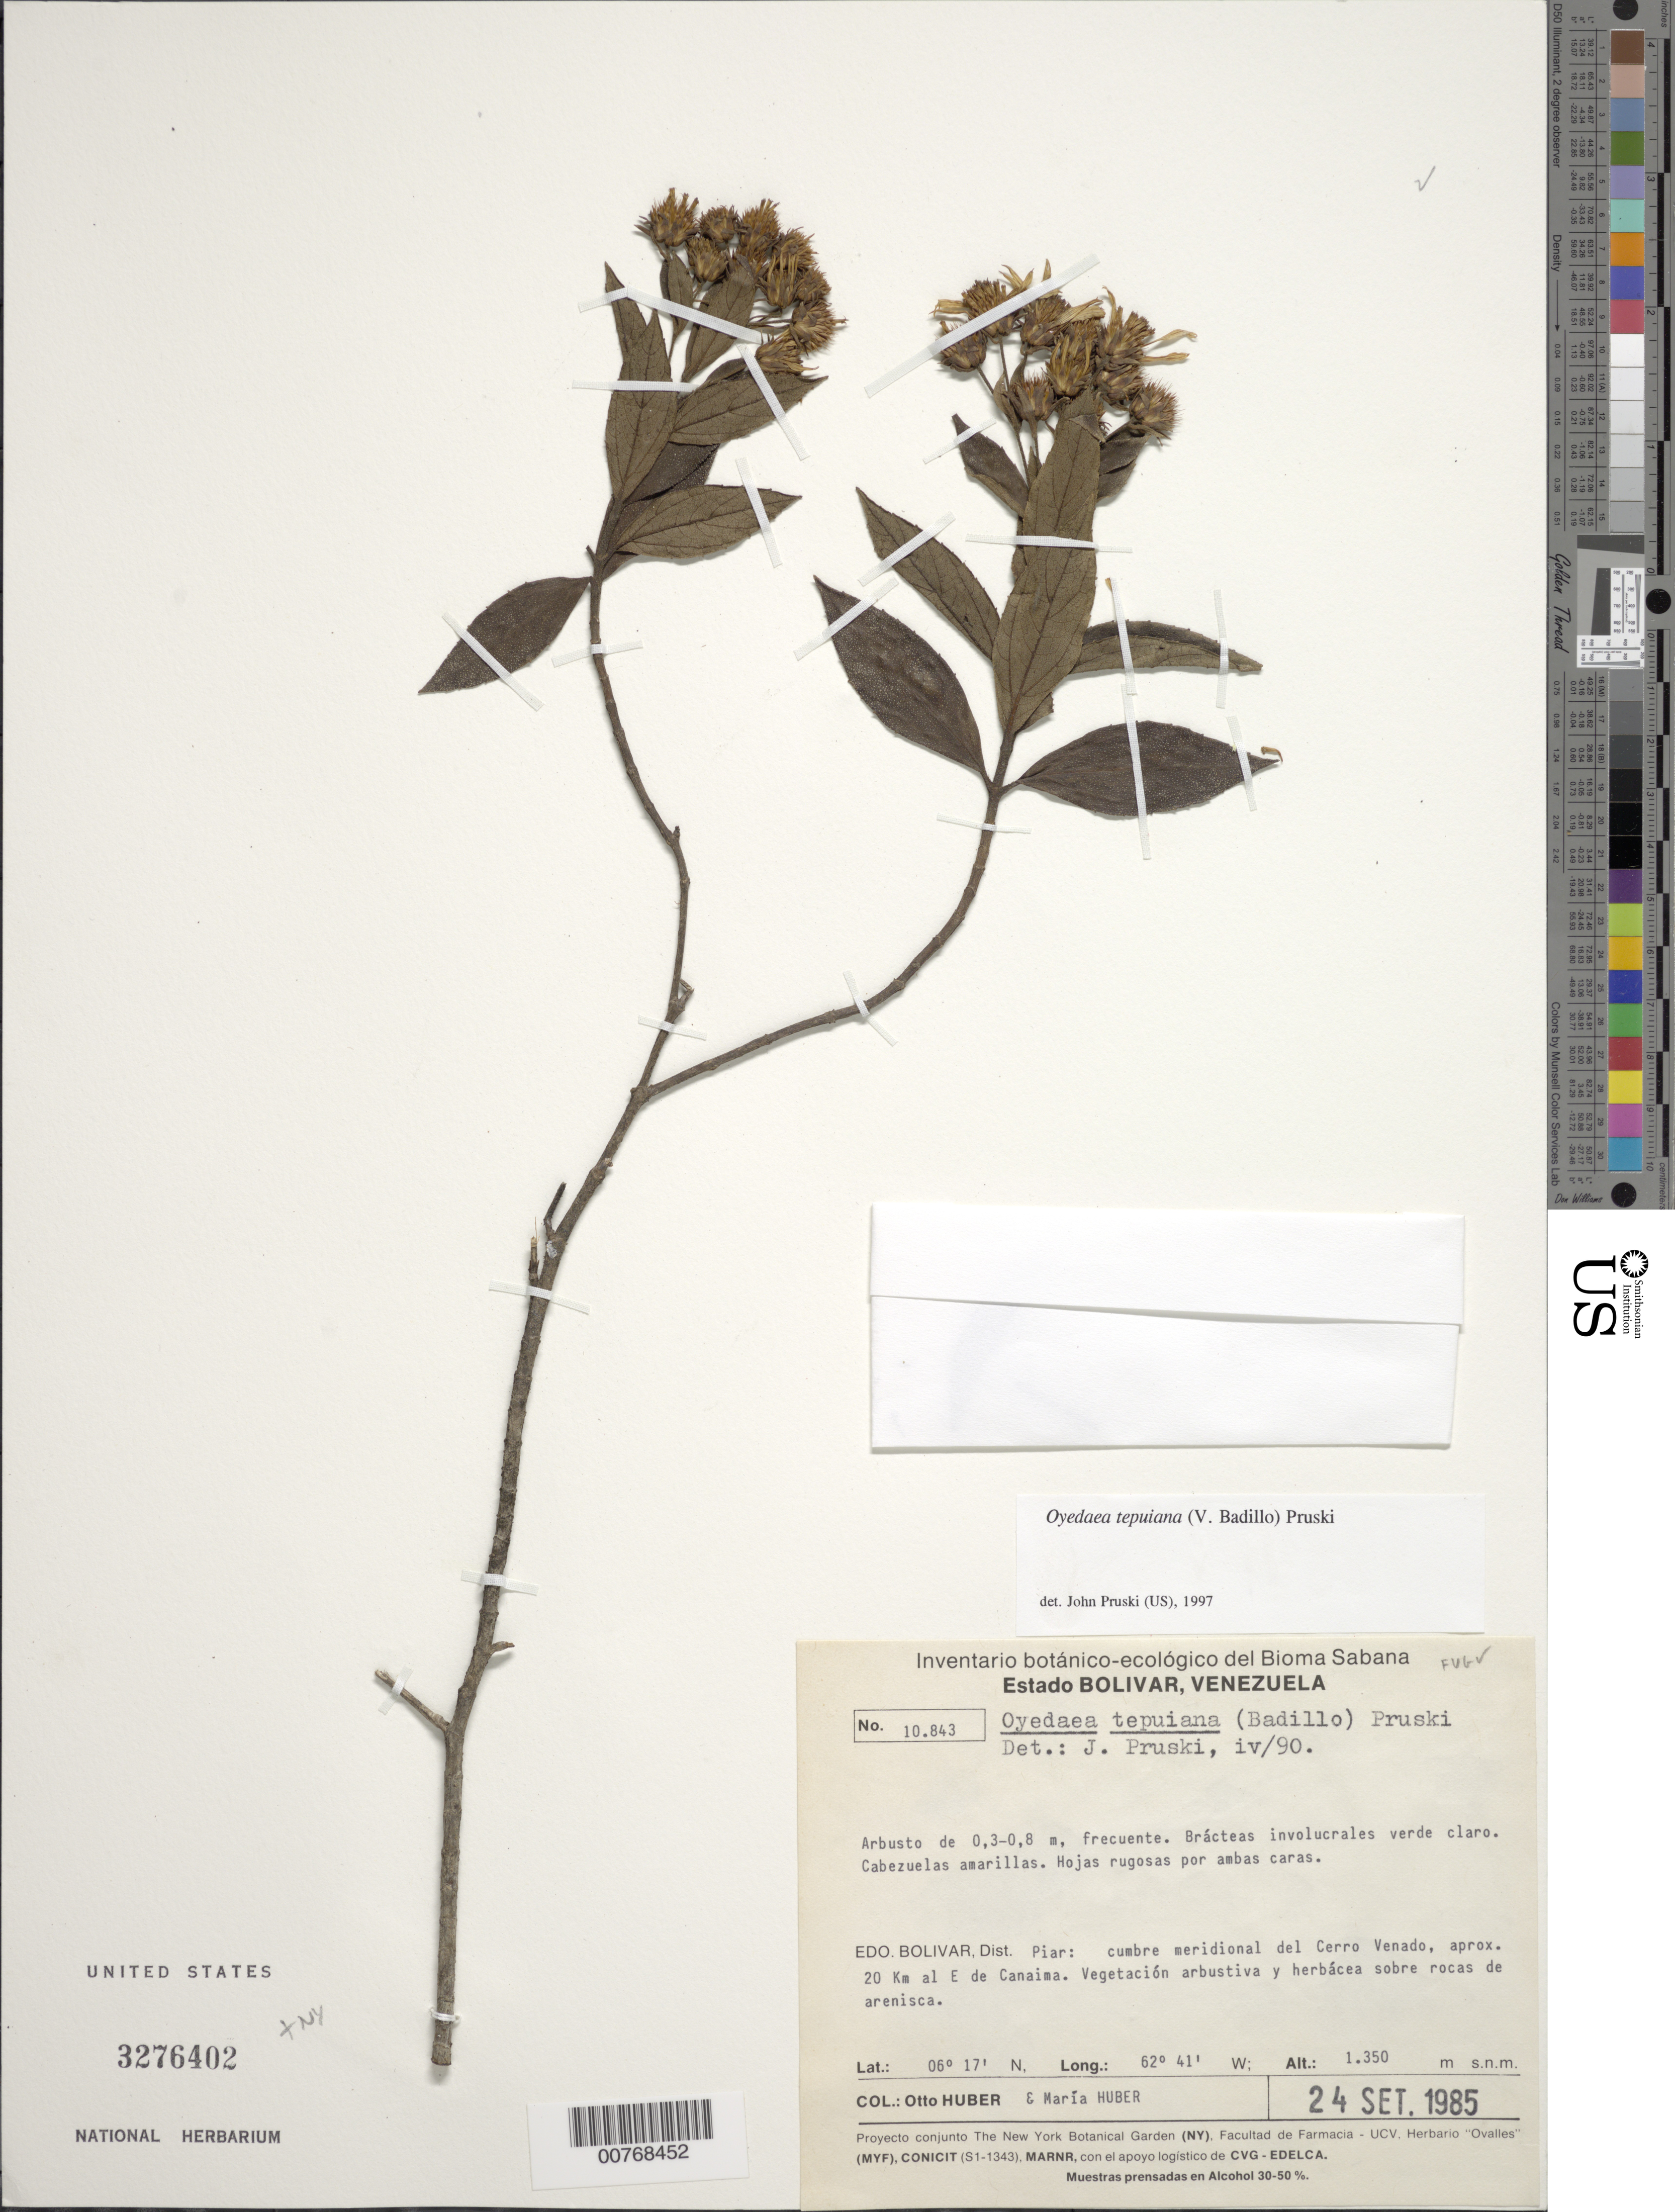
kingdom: Plantae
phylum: Tracheophyta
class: Magnoliopsida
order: Asterales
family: Asteraceae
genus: Oyedaea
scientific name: Oyedaea tepuiana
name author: (V.M. Badillo) Pruski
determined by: Pruski, J. F.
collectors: O. Huber & M. Huber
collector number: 10843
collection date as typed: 24-Sep-85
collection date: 1985-09-24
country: Venezuela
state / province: Bolívar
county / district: Piar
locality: Cerro Venado, 20 km E of Canaima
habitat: Vegetation arbustiva y herbacea sobre rocas de arenisca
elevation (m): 1350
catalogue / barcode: US 3276402